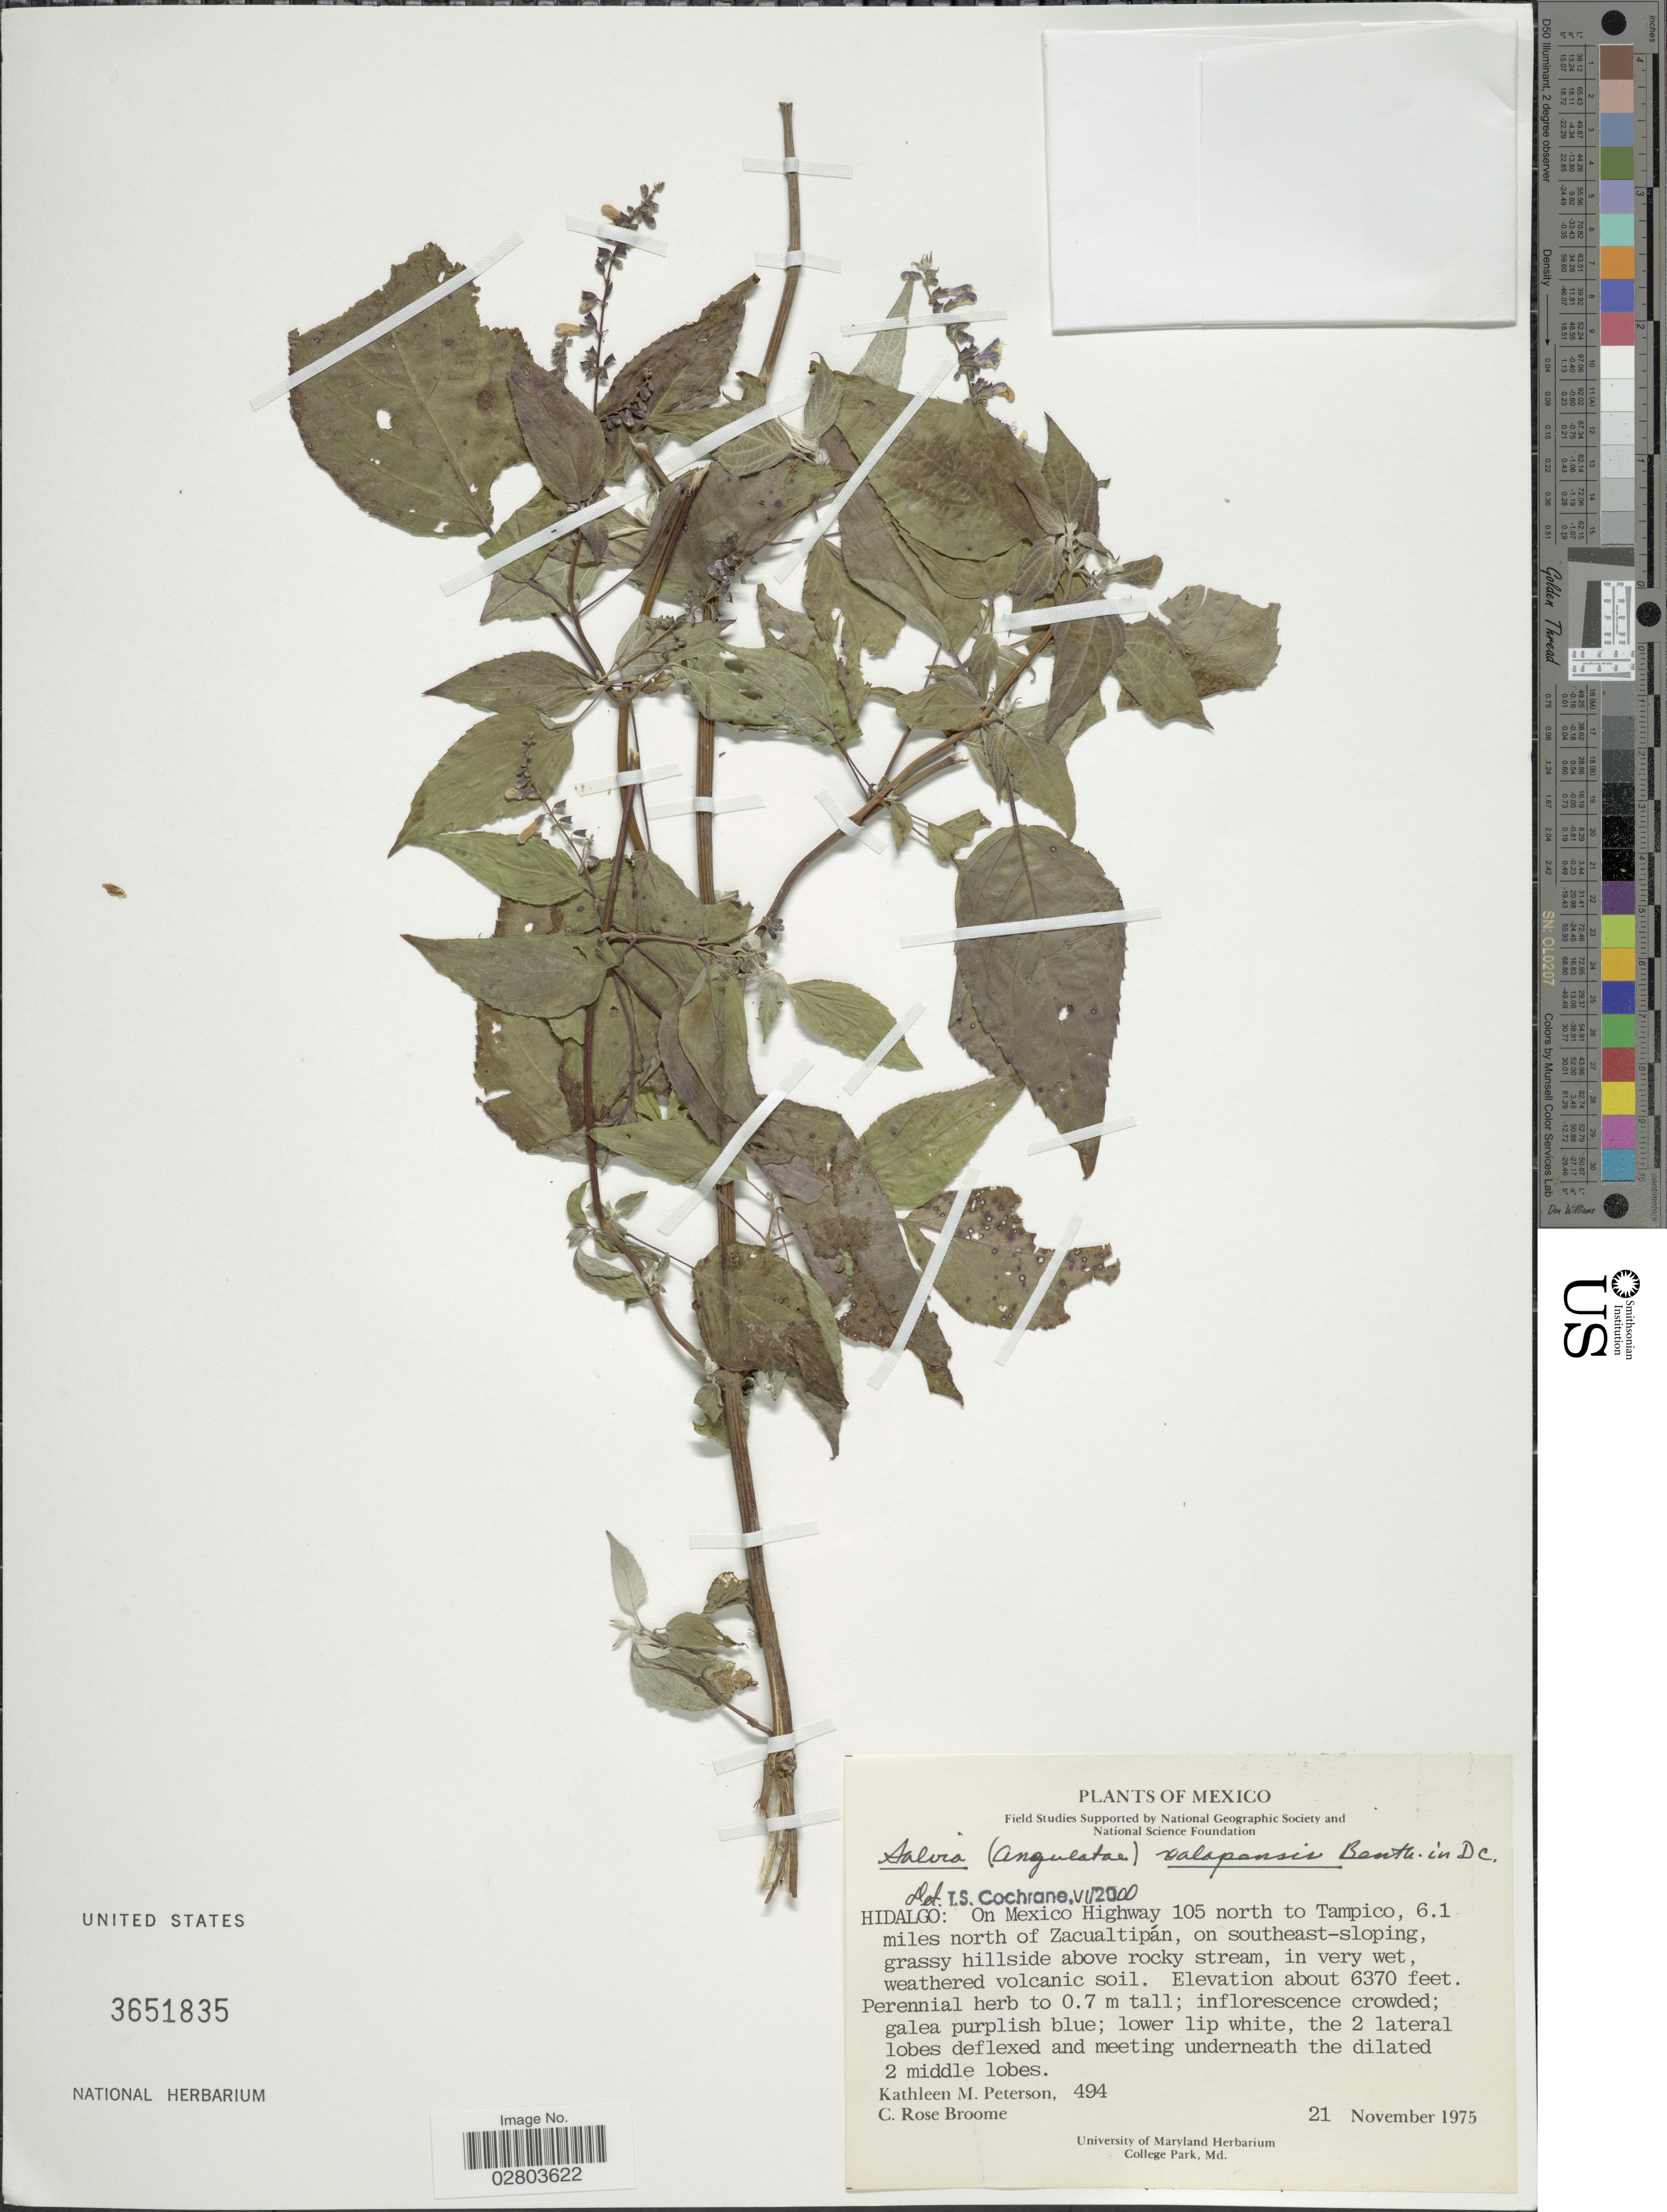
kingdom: Plantae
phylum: Tracheophyta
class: Magnoliopsida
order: Lamiales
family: Lamiaceae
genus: Salvia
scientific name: Salvia xalapensis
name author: Benth.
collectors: K. Peterson & C. R. Broome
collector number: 494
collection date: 1975-11-21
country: Mexico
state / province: Hidalgo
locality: On Mexico Highway 105 north to Tampico, 6.1 miles north of Zacualtipán, on southeast-sloping, grassy hillside above rocky stream.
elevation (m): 1942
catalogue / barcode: US 3651835